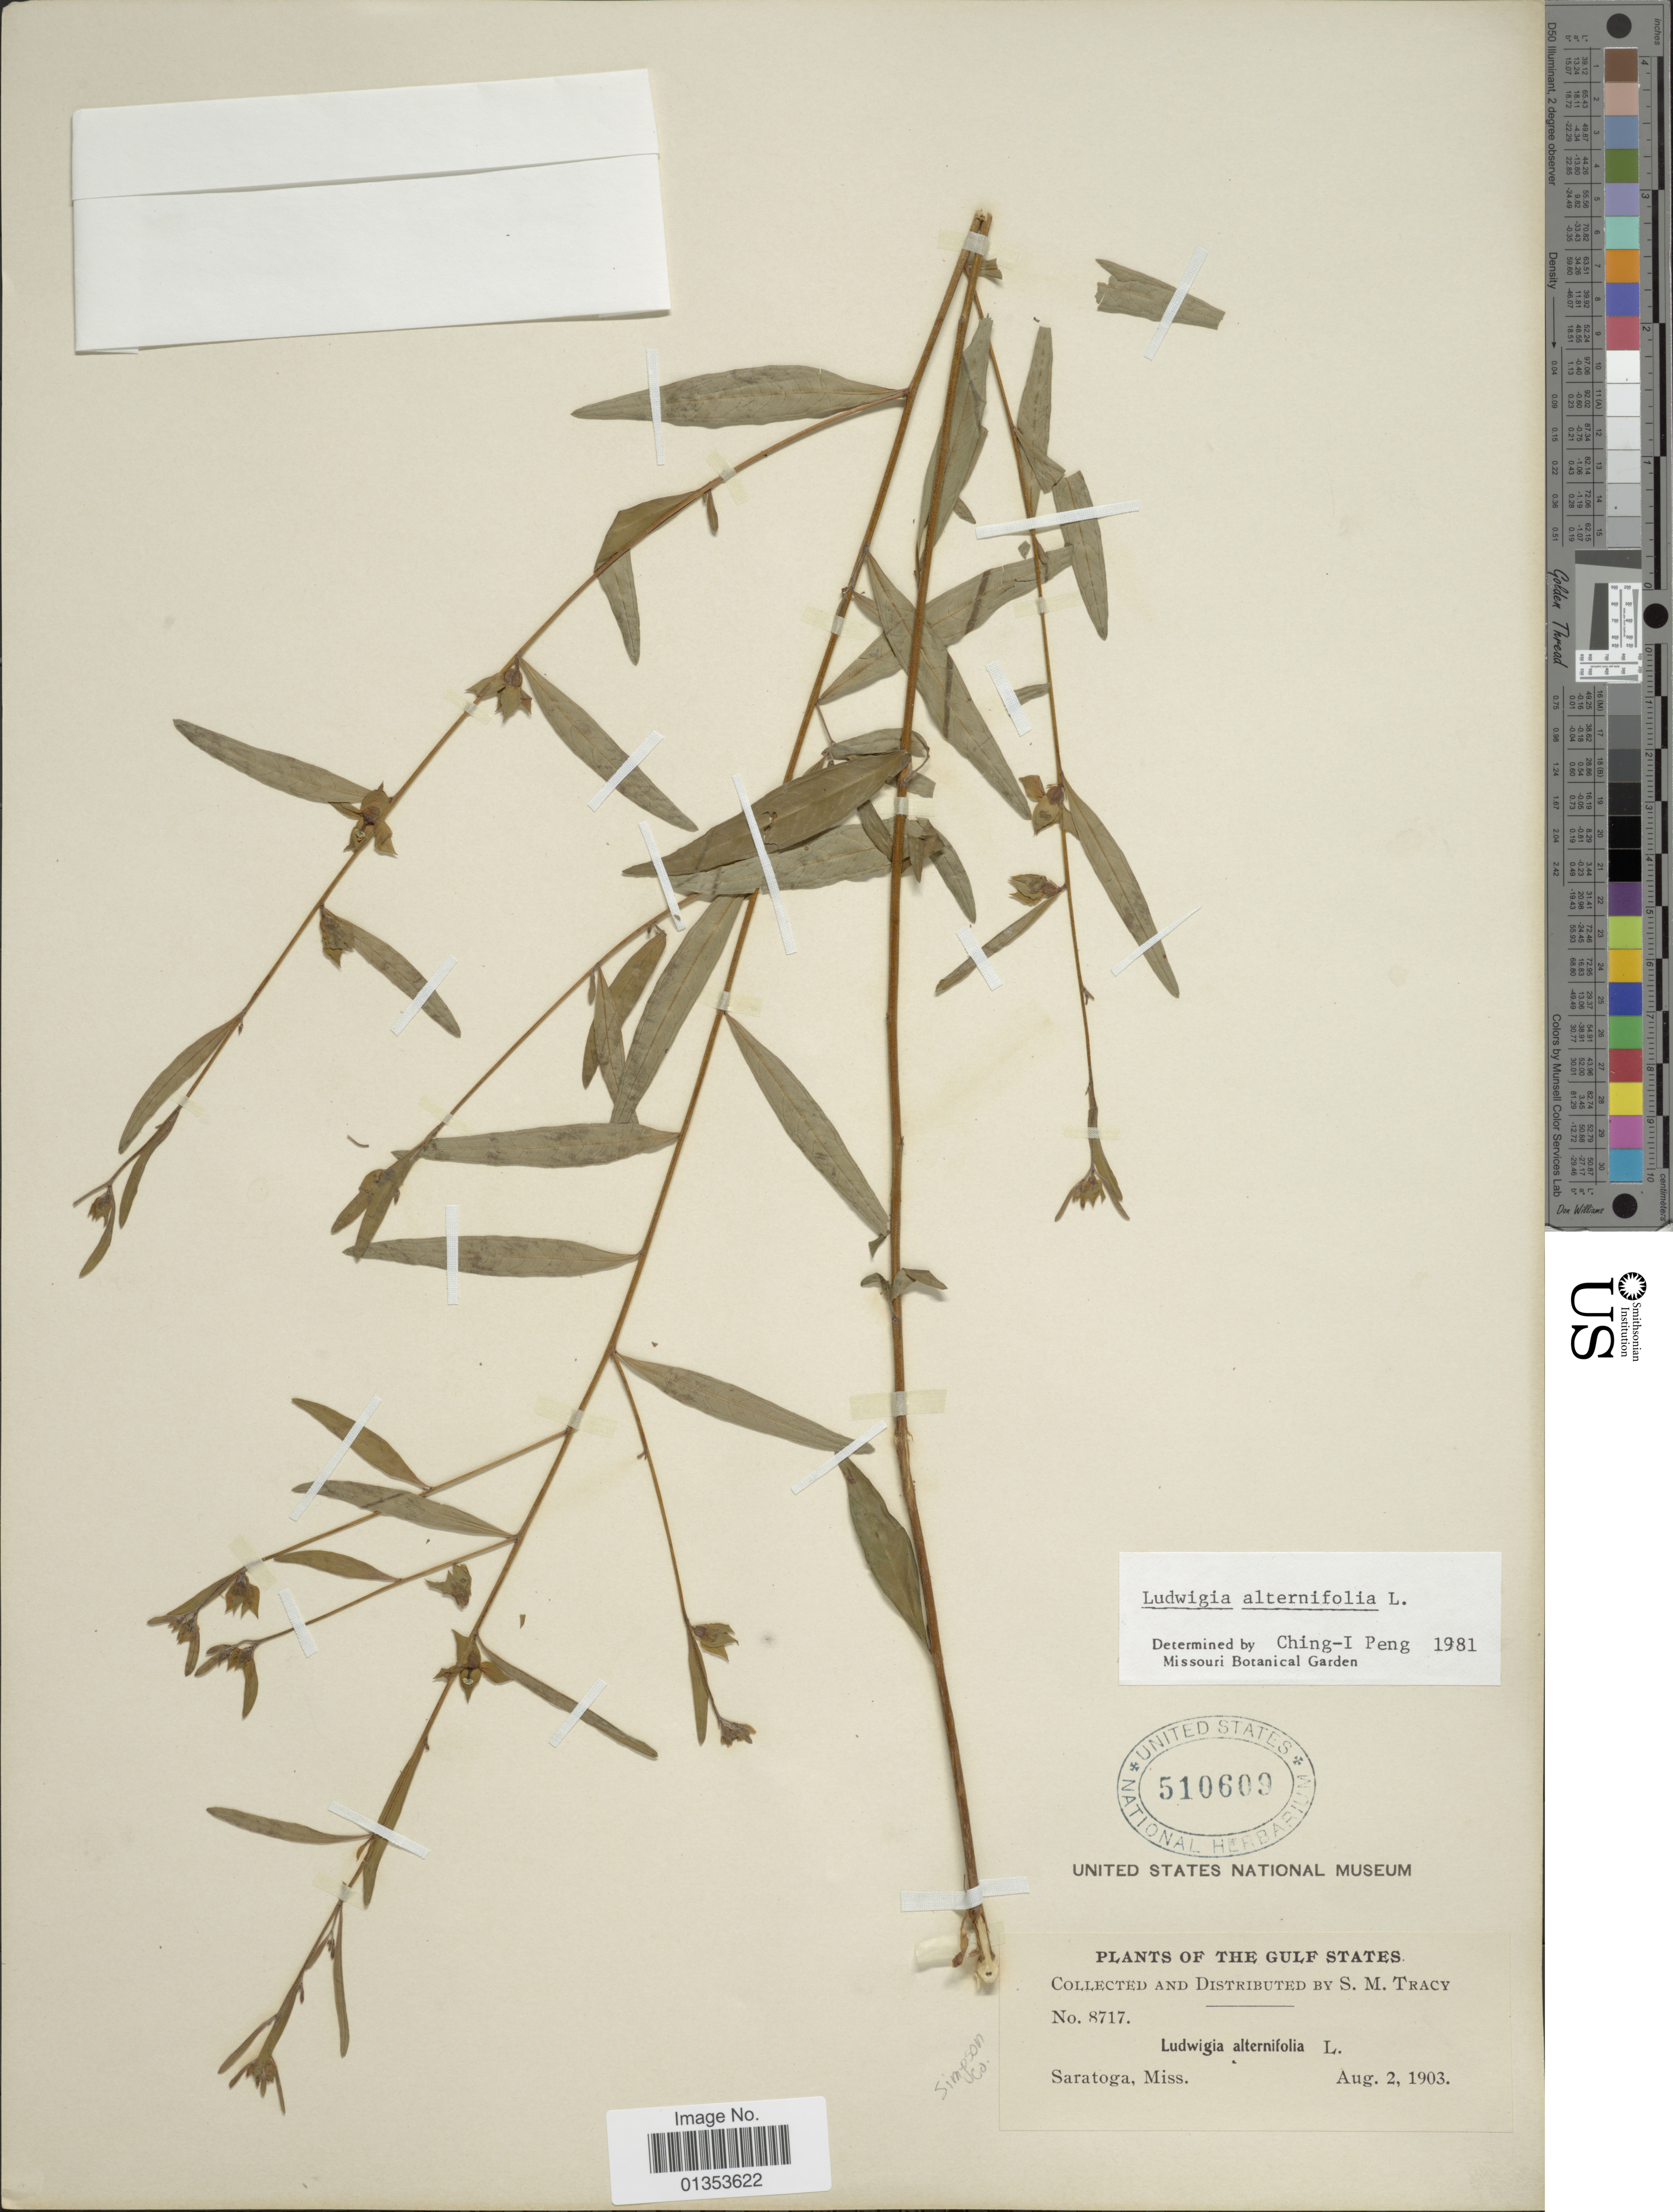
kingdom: Plantae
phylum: Tracheophyta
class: Magnoliopsida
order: Myrtales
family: Onagraceae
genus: Ludwigia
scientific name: Ludwigia alternifolia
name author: L.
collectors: S. M. Tracy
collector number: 8717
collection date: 1903-08-02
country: United States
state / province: Mississippi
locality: The Gulf States, Saratoga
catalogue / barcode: US 510609